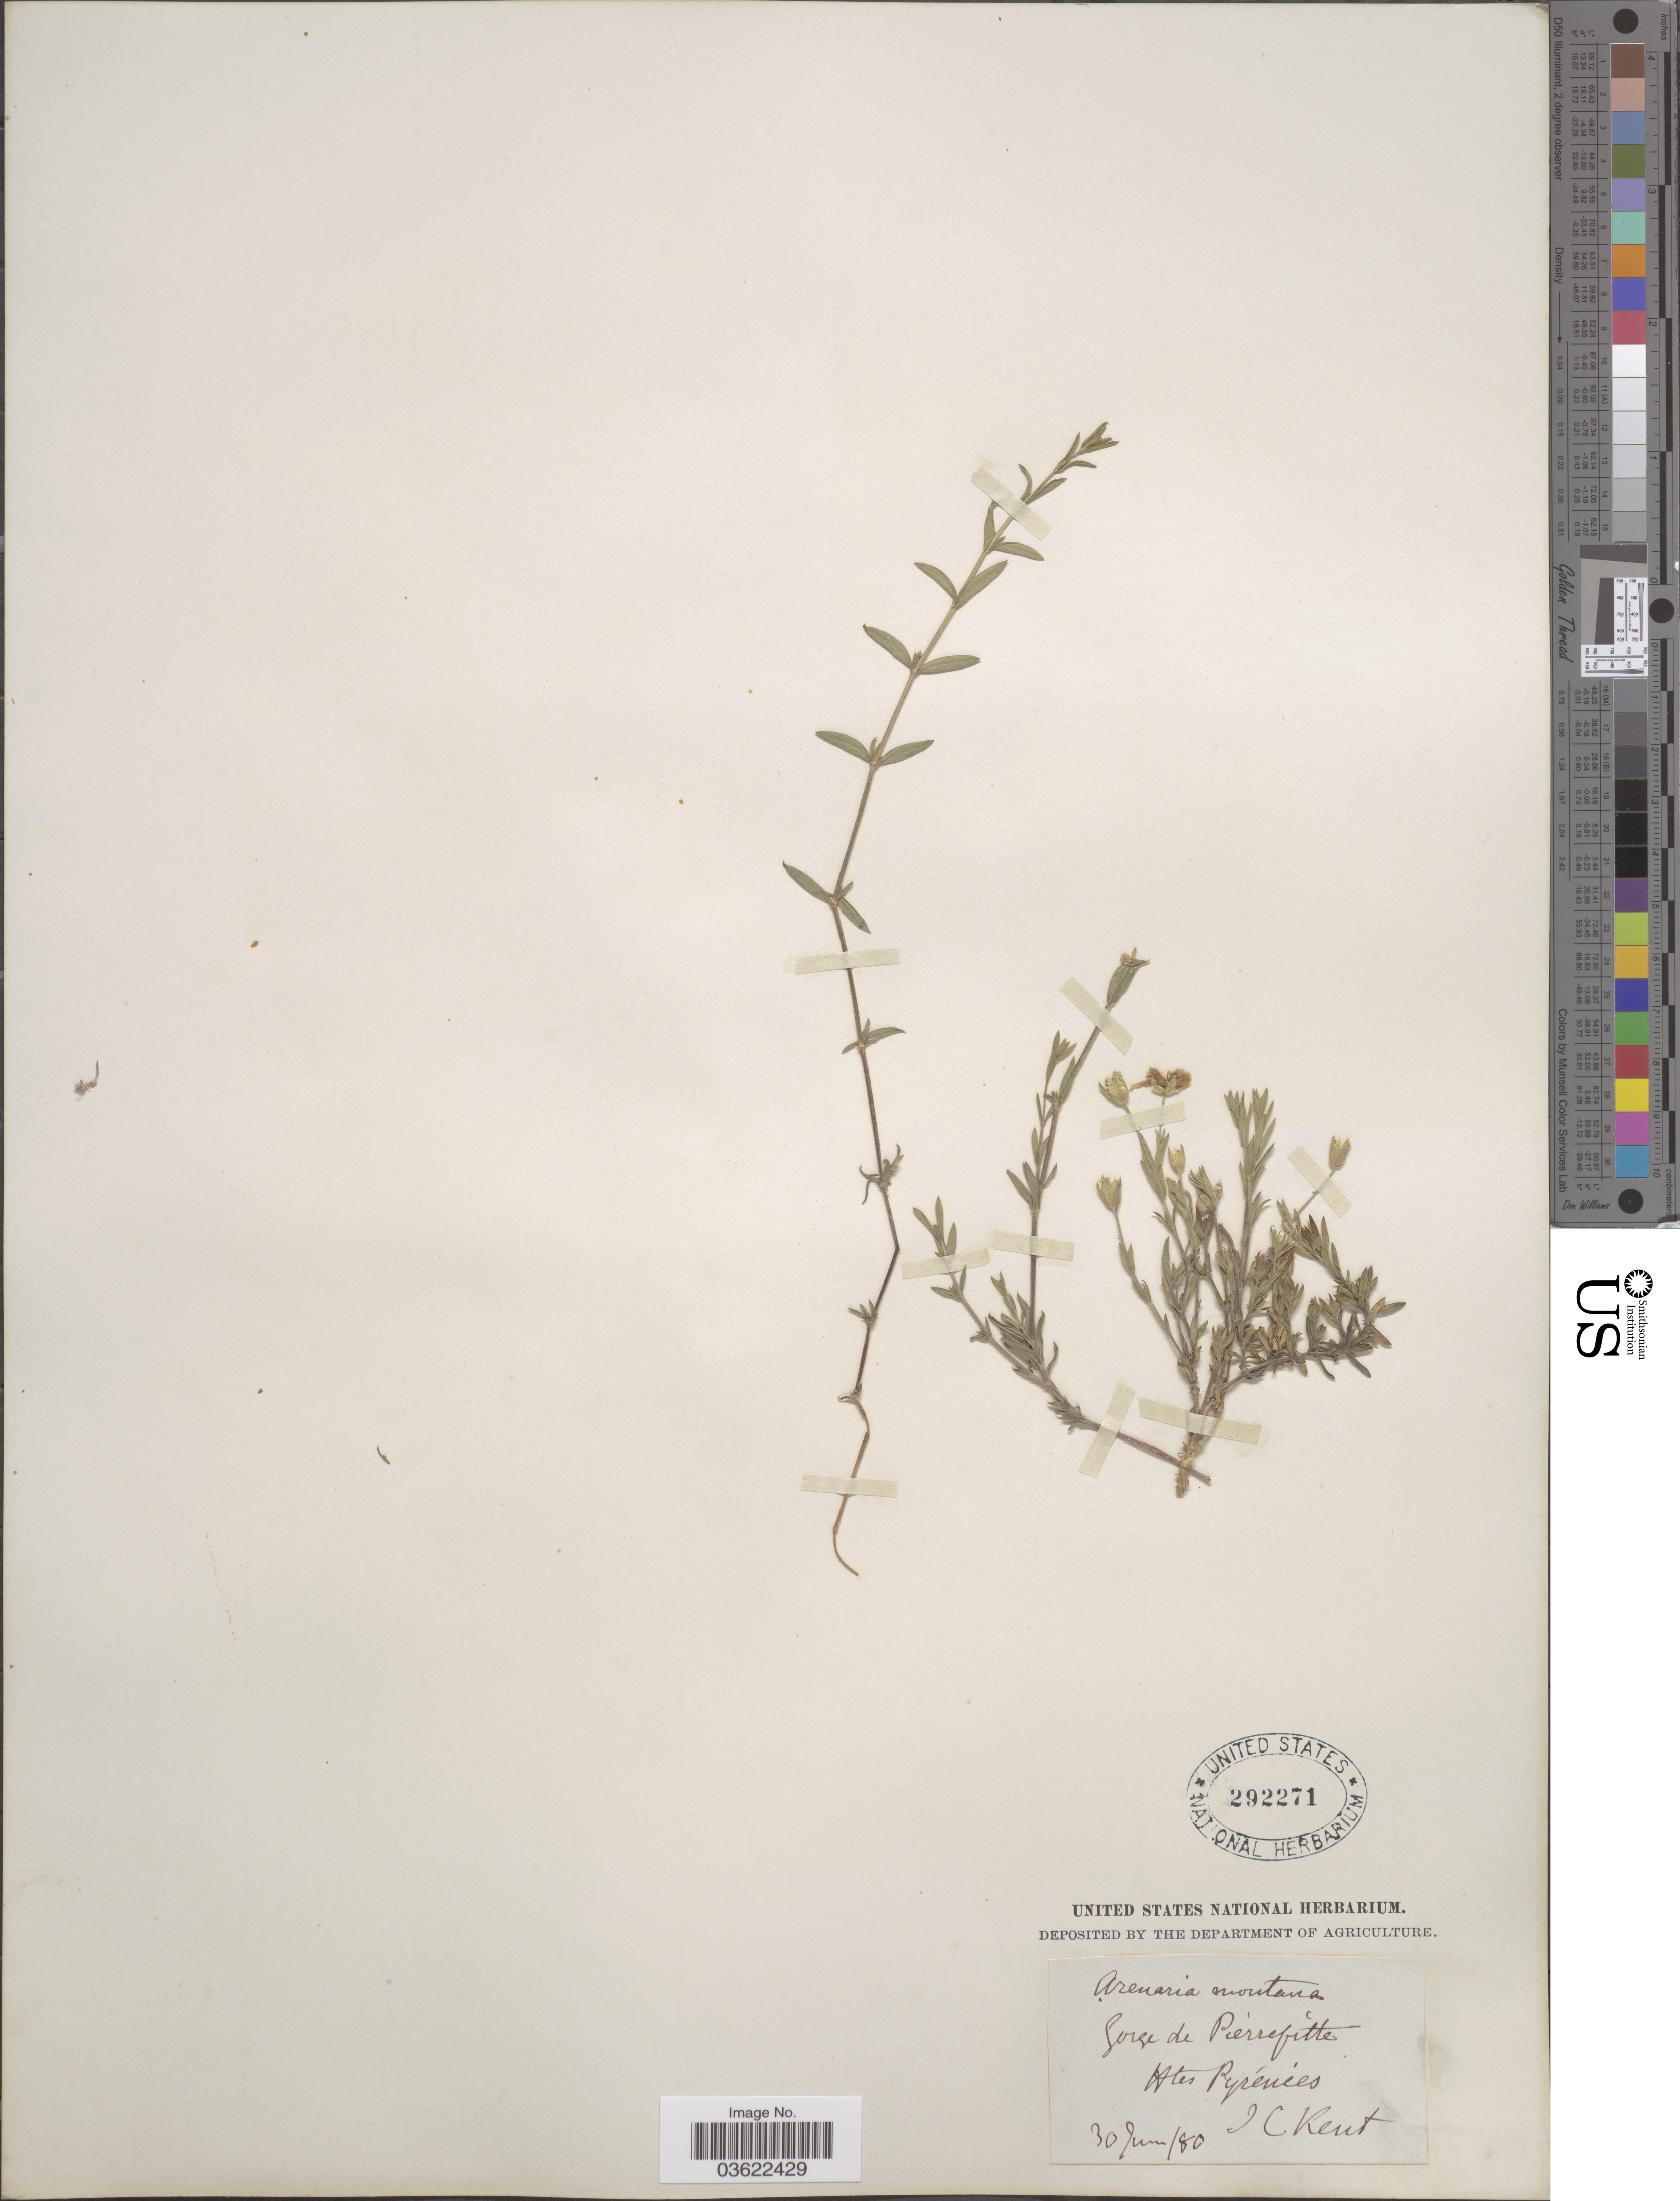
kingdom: Plantae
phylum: Tracheophyta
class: Magnoliopsida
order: Caryophyllales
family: Caryophyllaceae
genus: Arenaria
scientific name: Arenaria montana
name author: L.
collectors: J. Kent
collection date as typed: Transcribed d/m/y: 30/6/80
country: France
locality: Htes Pyrénées.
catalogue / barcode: US 292271